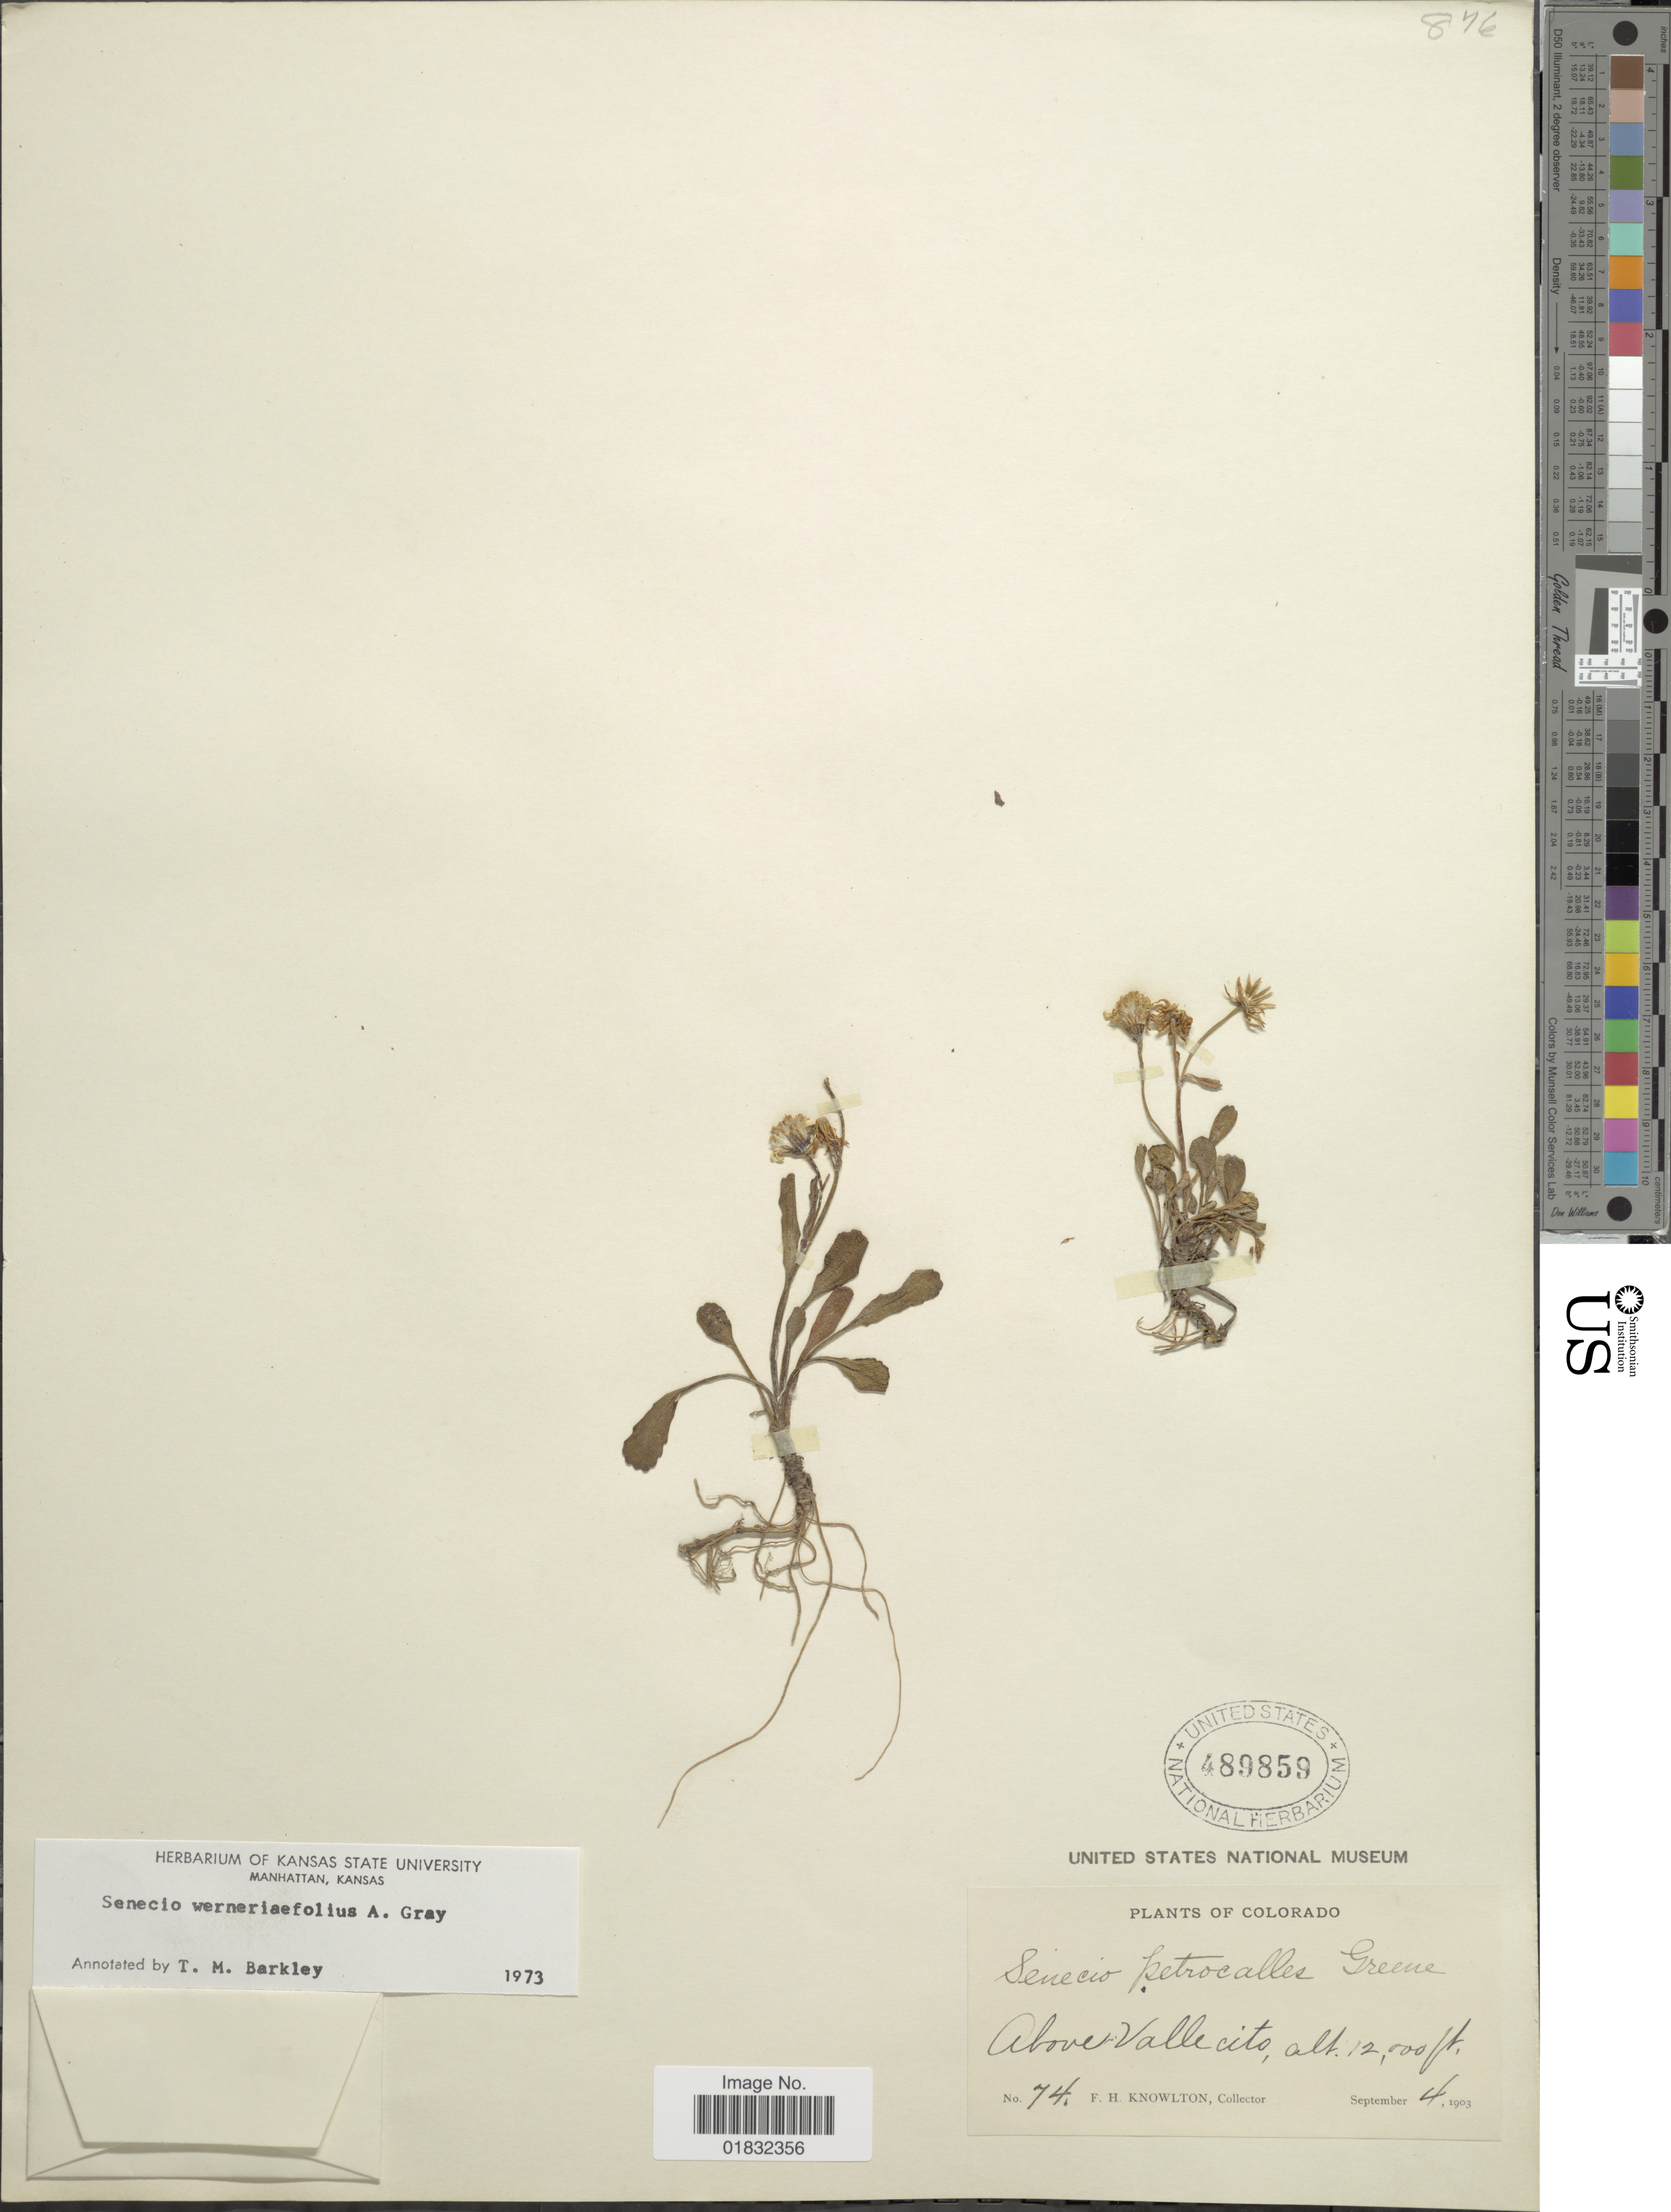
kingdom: Plantae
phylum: Tracheophyta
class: Magnoliopsida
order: Asterales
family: Asteraceae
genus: Packera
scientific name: Packera werneriifolia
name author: (A. Gray) W.A. Weber & Á. Löve ex Trock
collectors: F. H. Knowlton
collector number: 74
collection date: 1903-09-04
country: United States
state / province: Colorado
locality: Above Vallecito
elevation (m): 3658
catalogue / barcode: US 489859